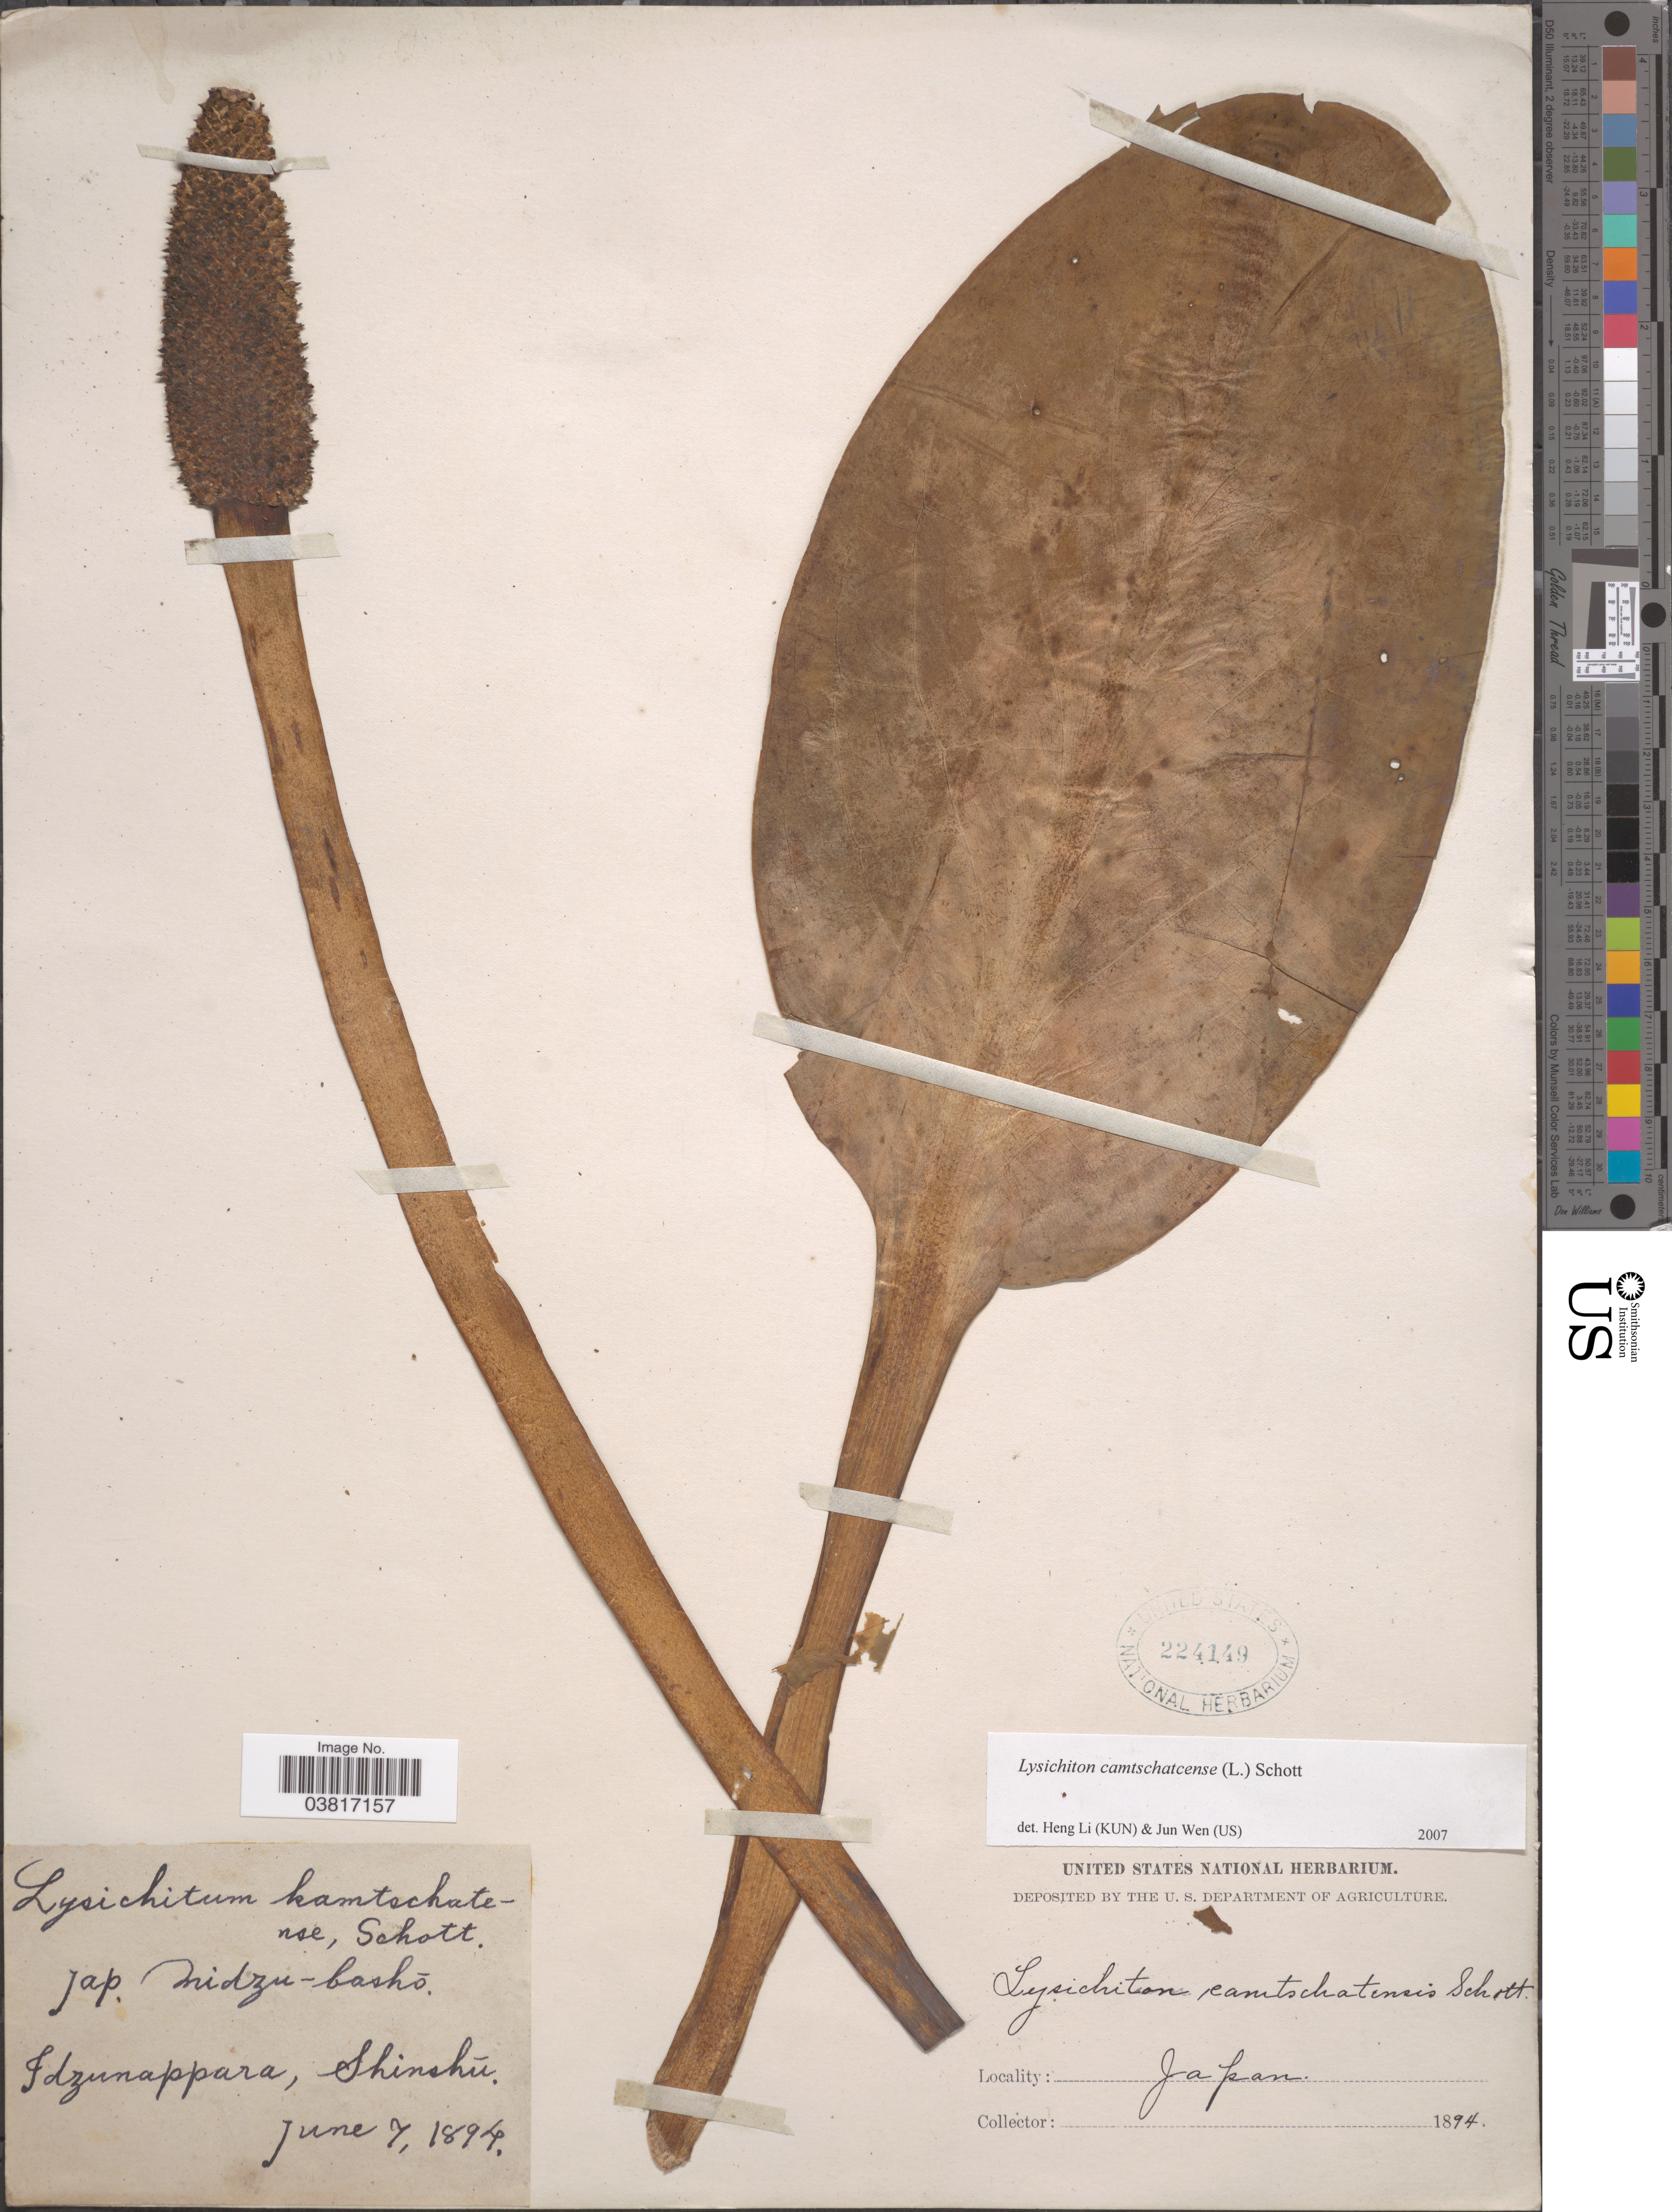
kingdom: Plantae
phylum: Tracheophyta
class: Liliopsida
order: Alismatales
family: Araceae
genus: Lysichiton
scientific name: Lysichiton camtschatcense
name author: (L.) Schott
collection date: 1894-06-07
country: Japan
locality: Idzunappara, Shinshú.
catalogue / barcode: US 224149